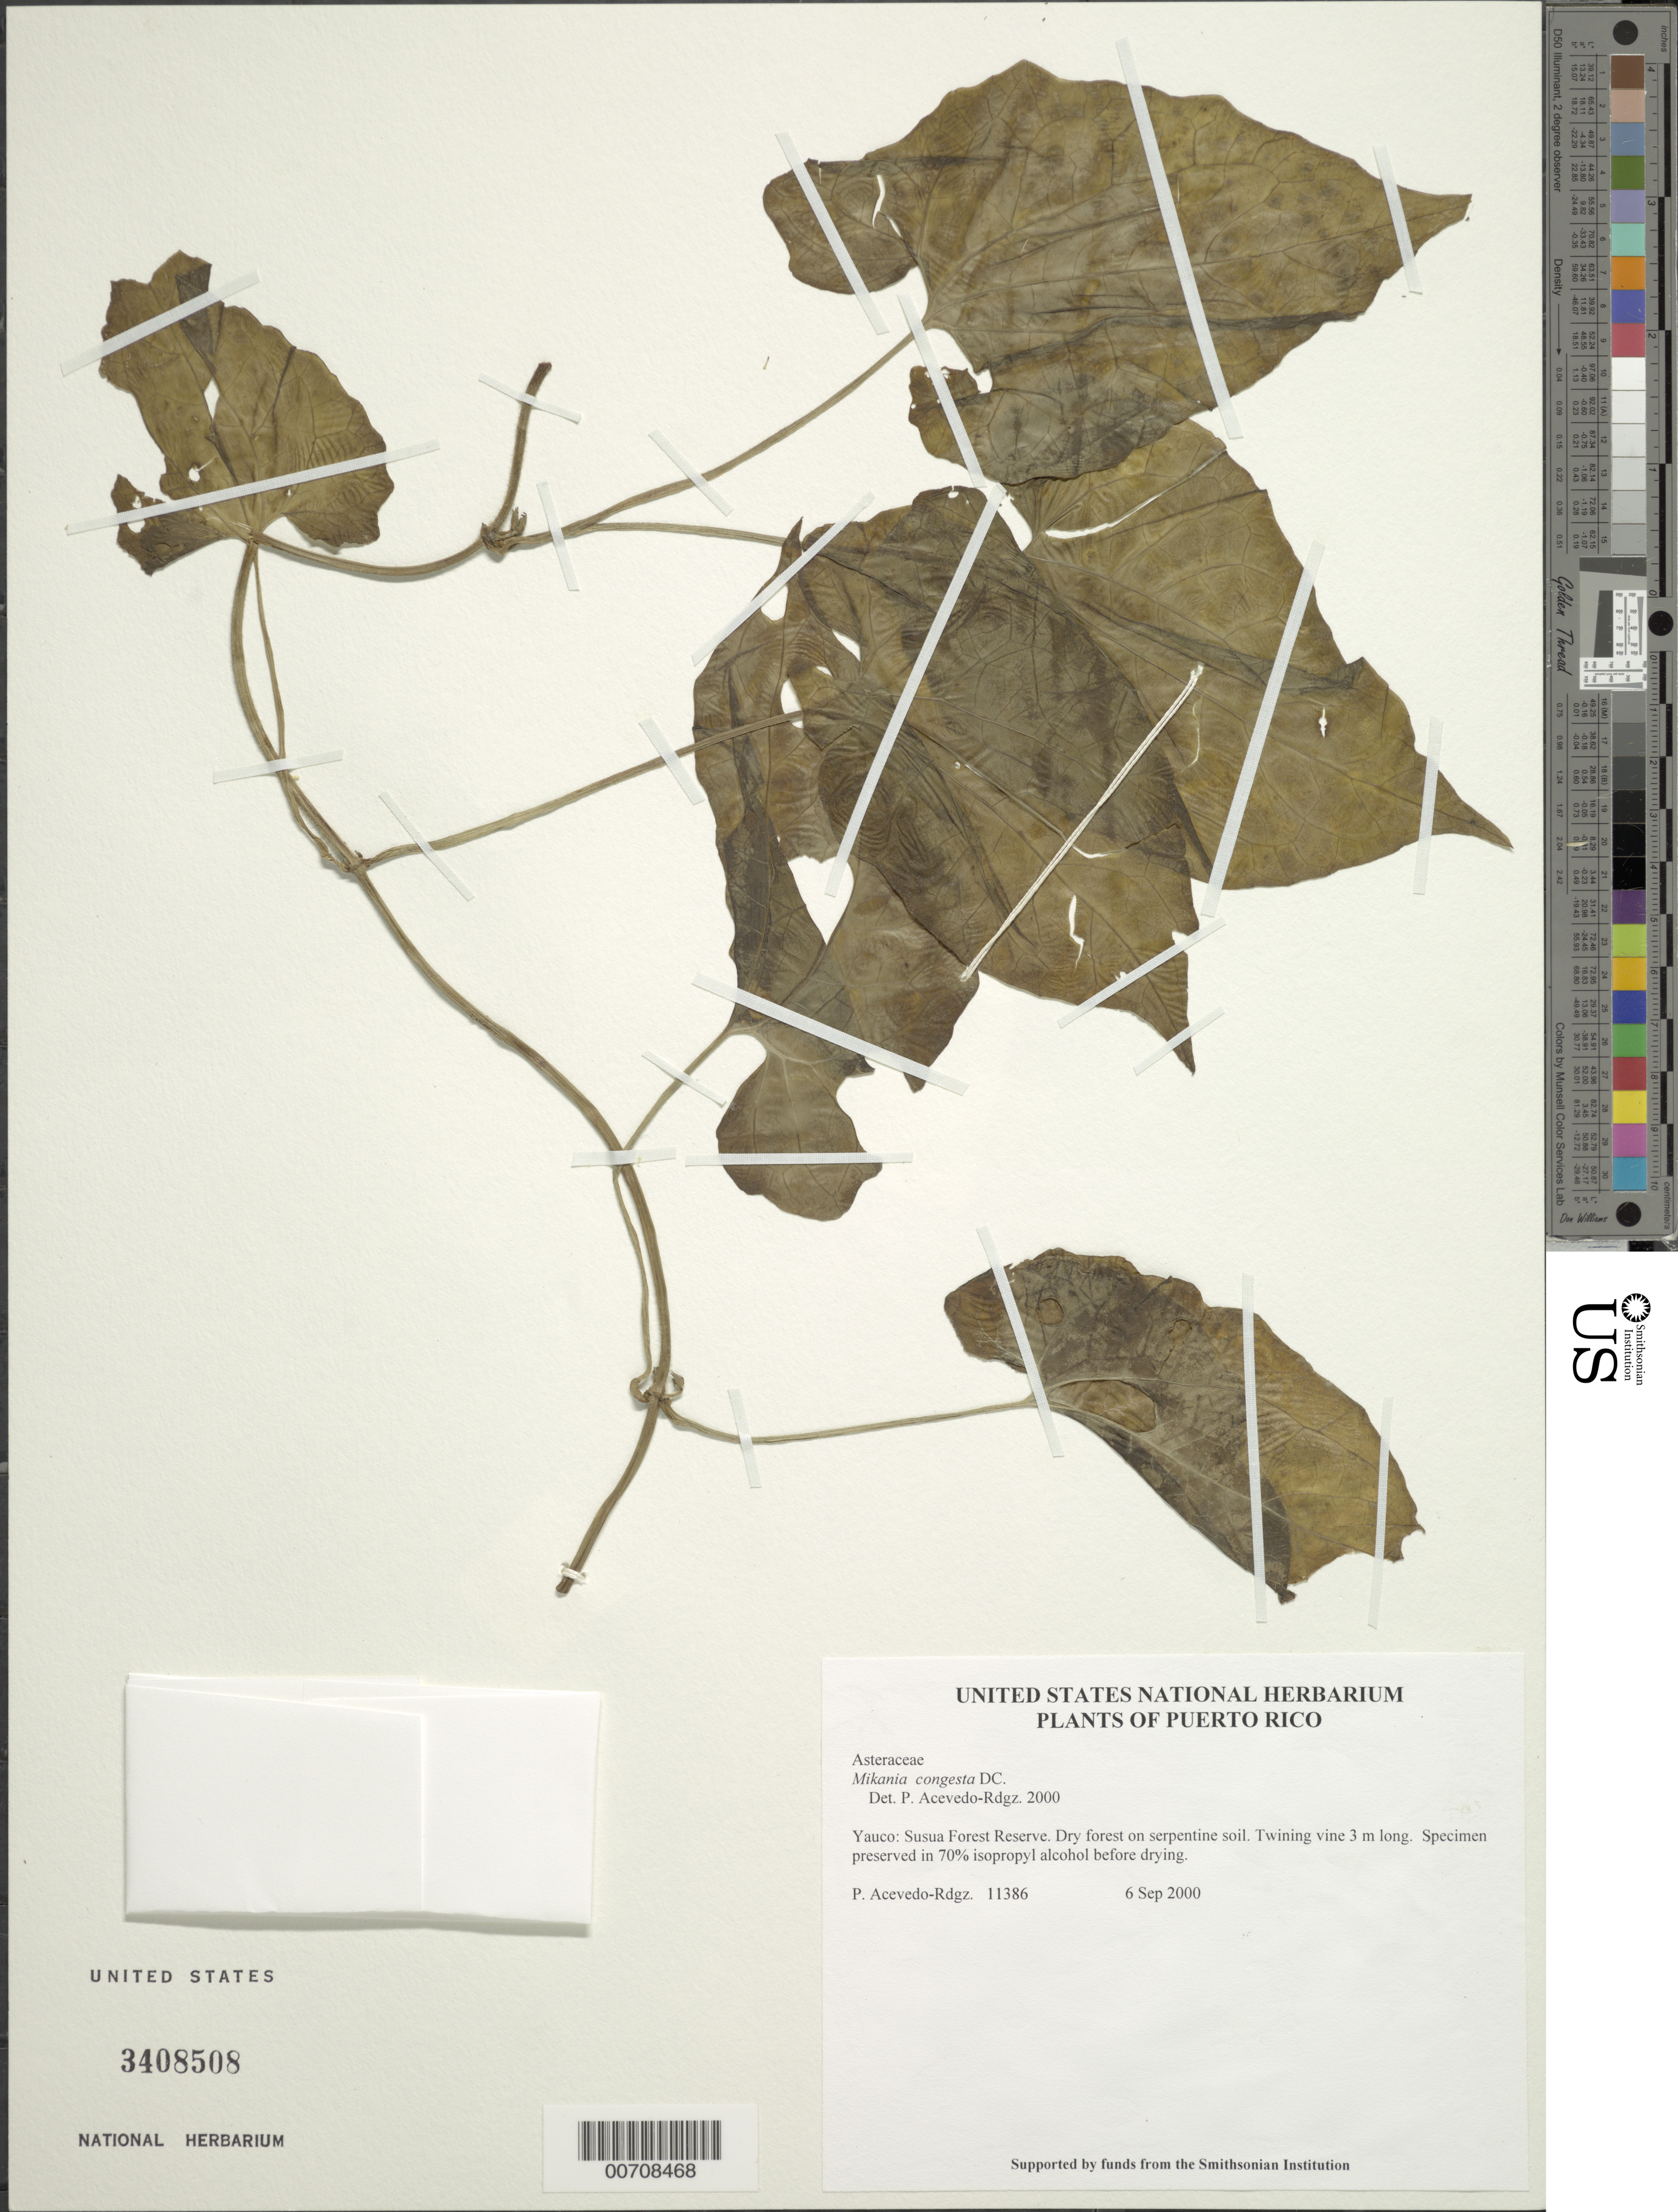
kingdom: Plantae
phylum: Tracheophyta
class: Magnoliopsida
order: Asterales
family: Asteraceae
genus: Mikania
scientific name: Mikania congesta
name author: DC.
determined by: Acevedo-Rodríguez, P., (BOT), Smithsonian Institution - National Museum of Natural History (UNITED STATES)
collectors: P. Acevedo-Rodr.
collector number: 11386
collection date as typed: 06 Sep 2000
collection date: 2000-09-06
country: Puerto Rico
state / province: Yauco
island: Puerto Rico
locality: Yauco: Susua Forest Reserve.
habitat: Dry forest on serpentine soil.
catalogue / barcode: US 3408508